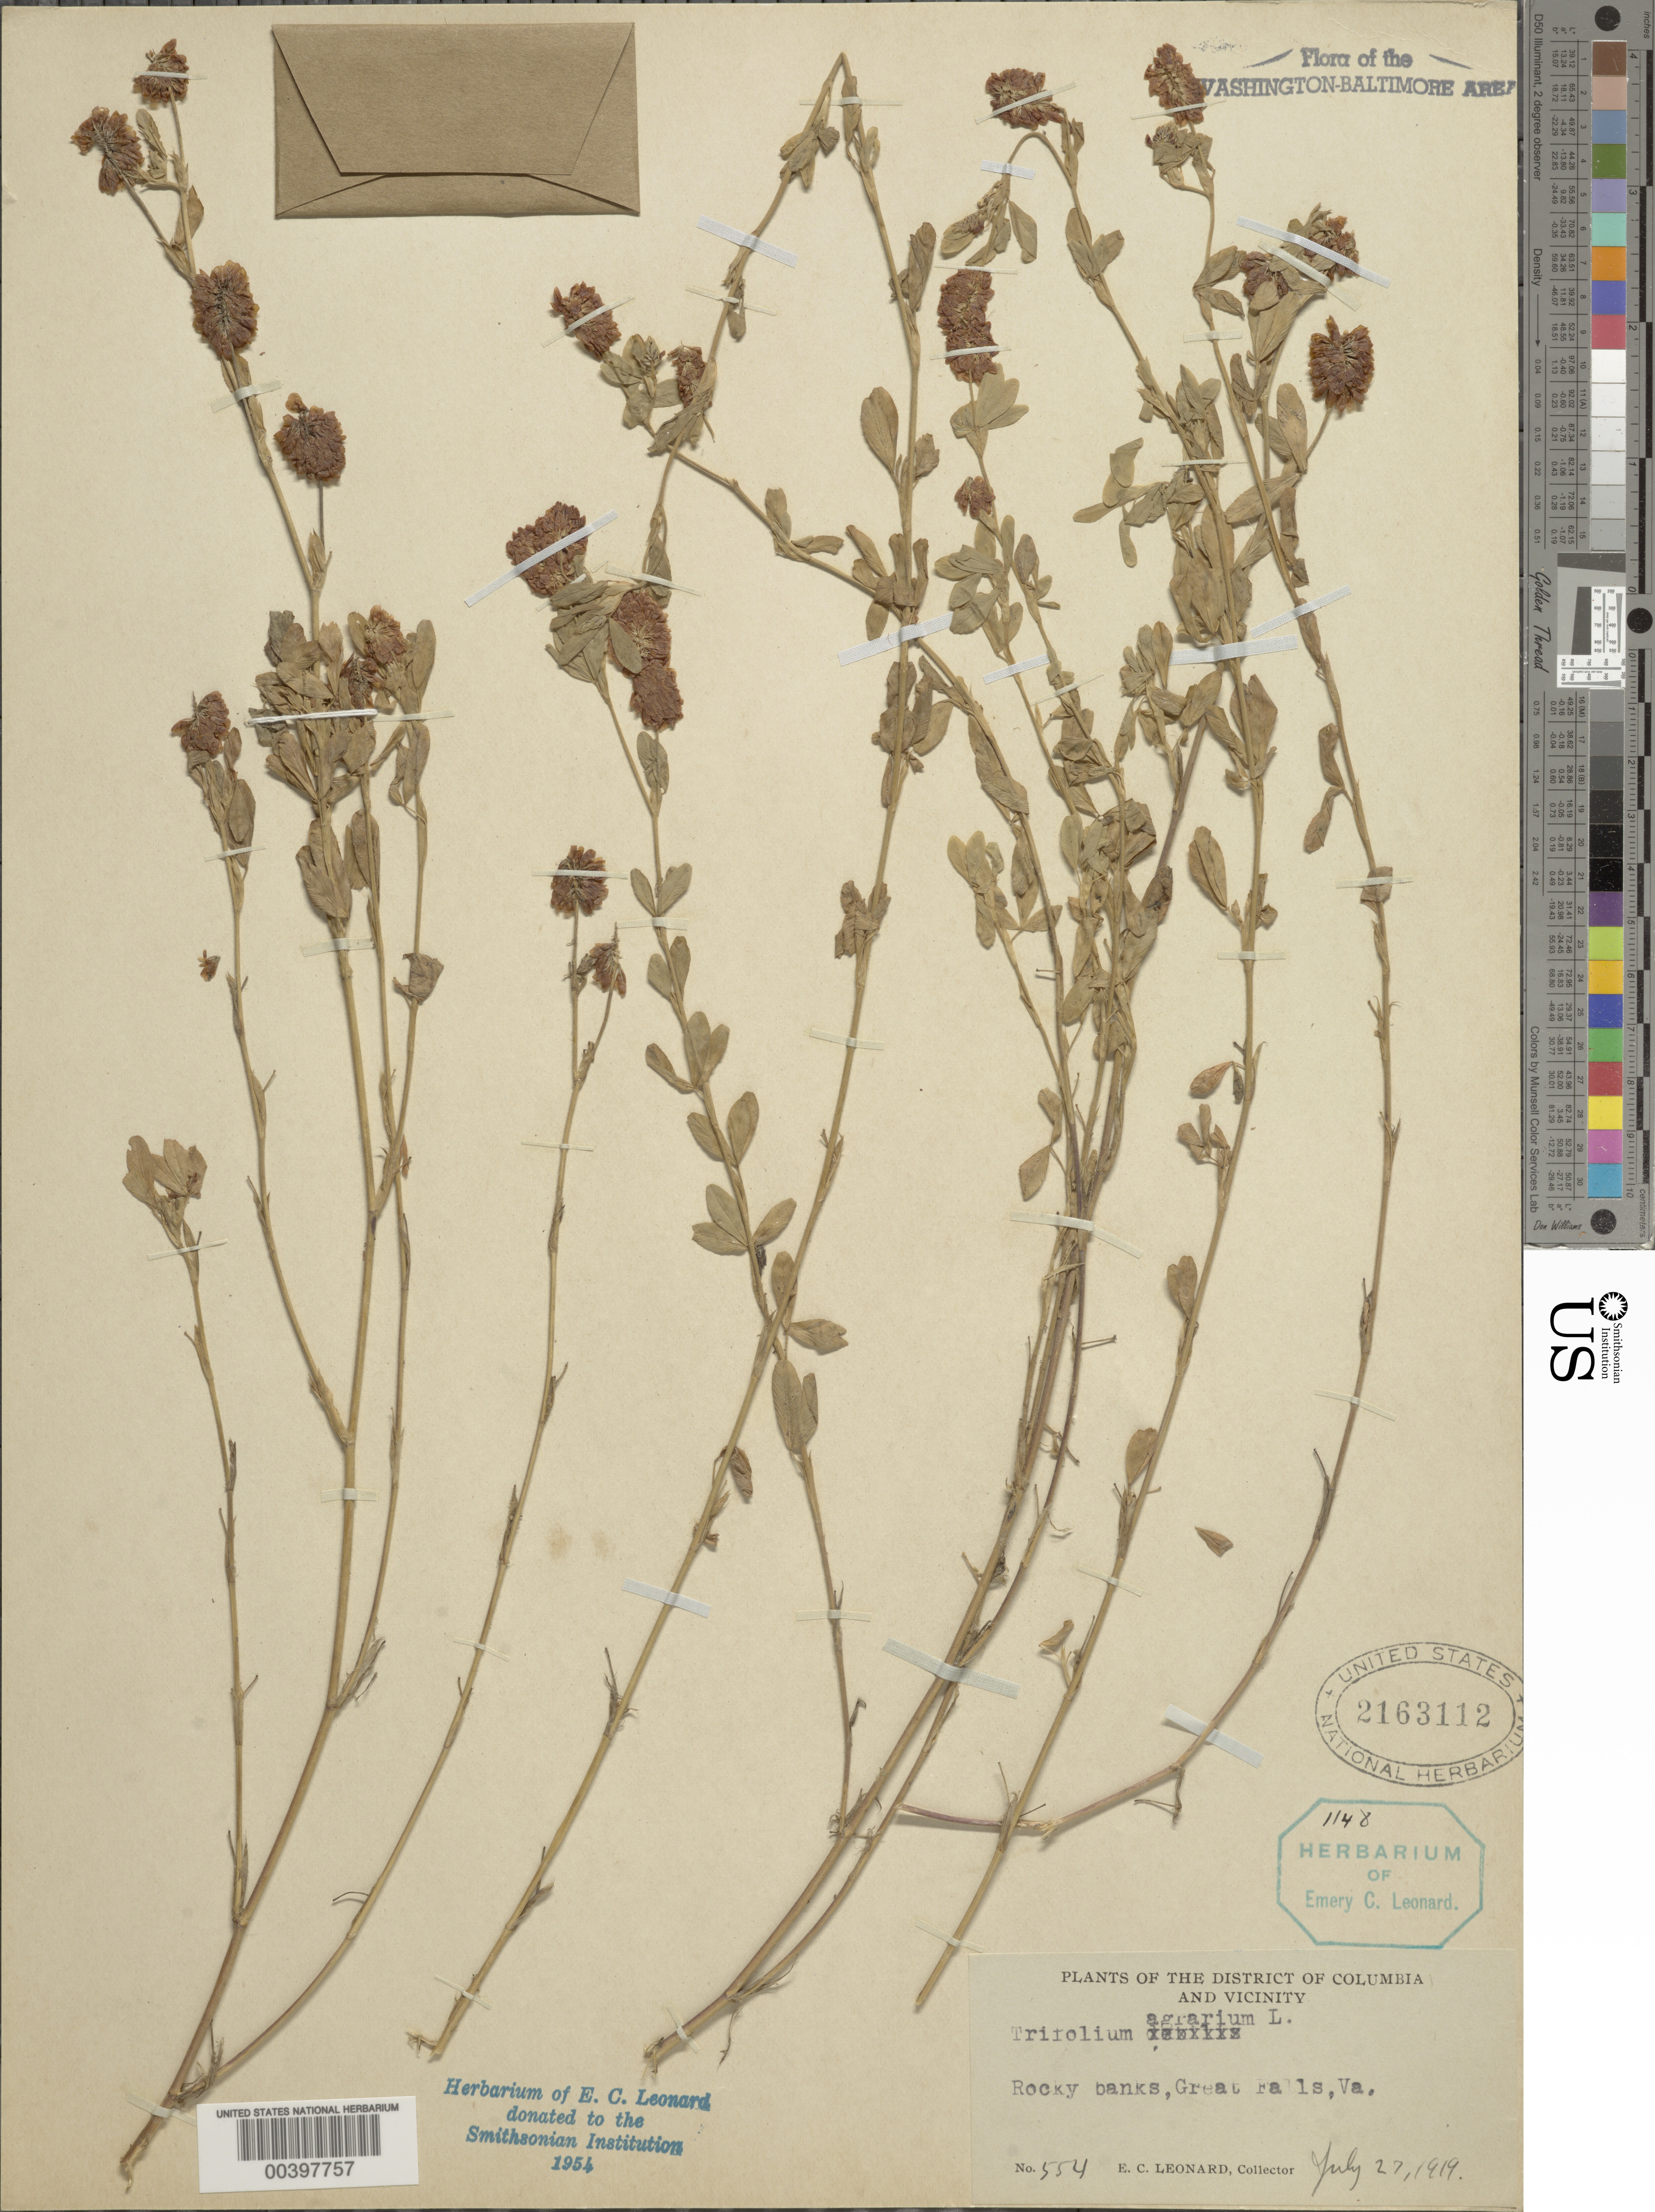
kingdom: Plantae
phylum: Tracheophyta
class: Magnoliopsida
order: Fabales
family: Fabaceae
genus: Trifolium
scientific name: Trifolium aureum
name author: Pollich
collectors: E. C. Leonard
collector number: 554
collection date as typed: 27 Jul 1919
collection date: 1919-07-27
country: United States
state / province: Virginia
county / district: Fairfax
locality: Great Falls C. and O. Canal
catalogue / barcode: US 2163112